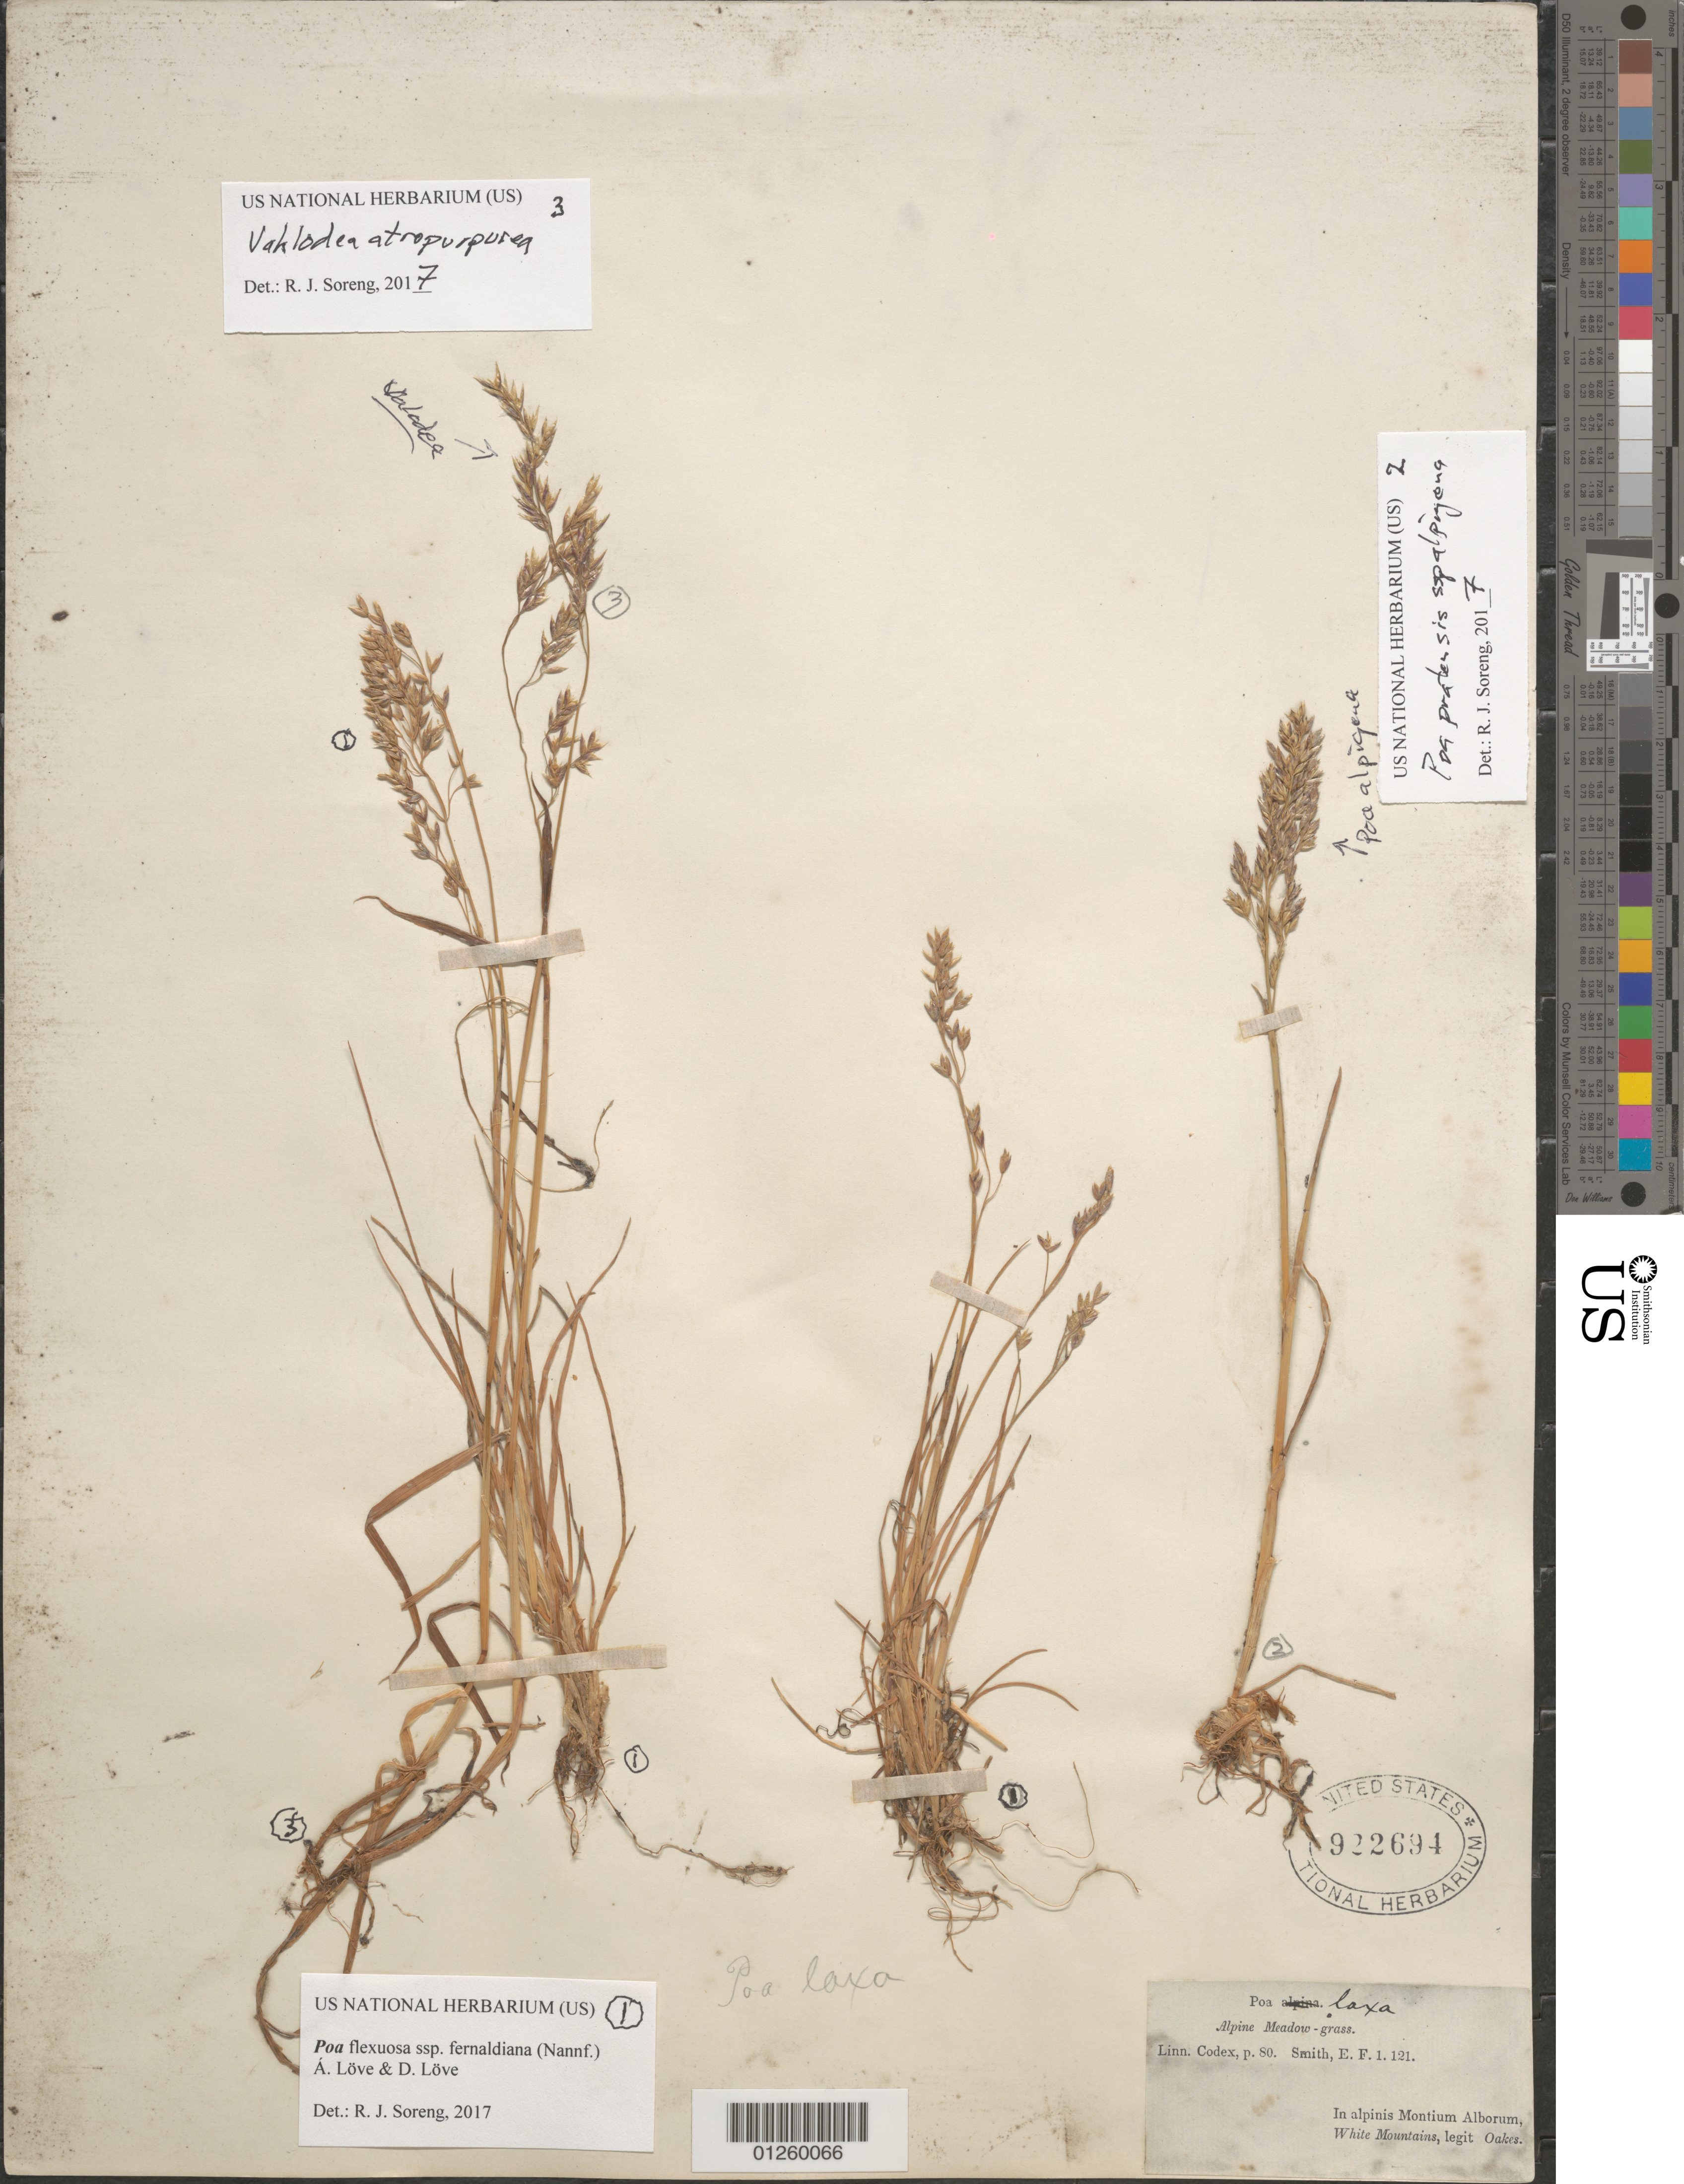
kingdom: Plantae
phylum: Tracheophyta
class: Liliopsida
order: Poales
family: Poaceae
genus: Poa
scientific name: Poa flexuosa Sm. subsp. fernaldiana (Nannf.) Á. Löve & D. Löve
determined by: Soreng, Robert J., Research Associate (BOT), Smithsonian Institution - National Museum of Natural History (UNITED STATES)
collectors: -. Oakes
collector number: s.n. (pp 1)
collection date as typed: no collection date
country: United States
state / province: New Hampshire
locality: In Alpinis Montium Alborum, White Mountains.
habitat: Alpine Meadow-grass.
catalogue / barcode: US 922694